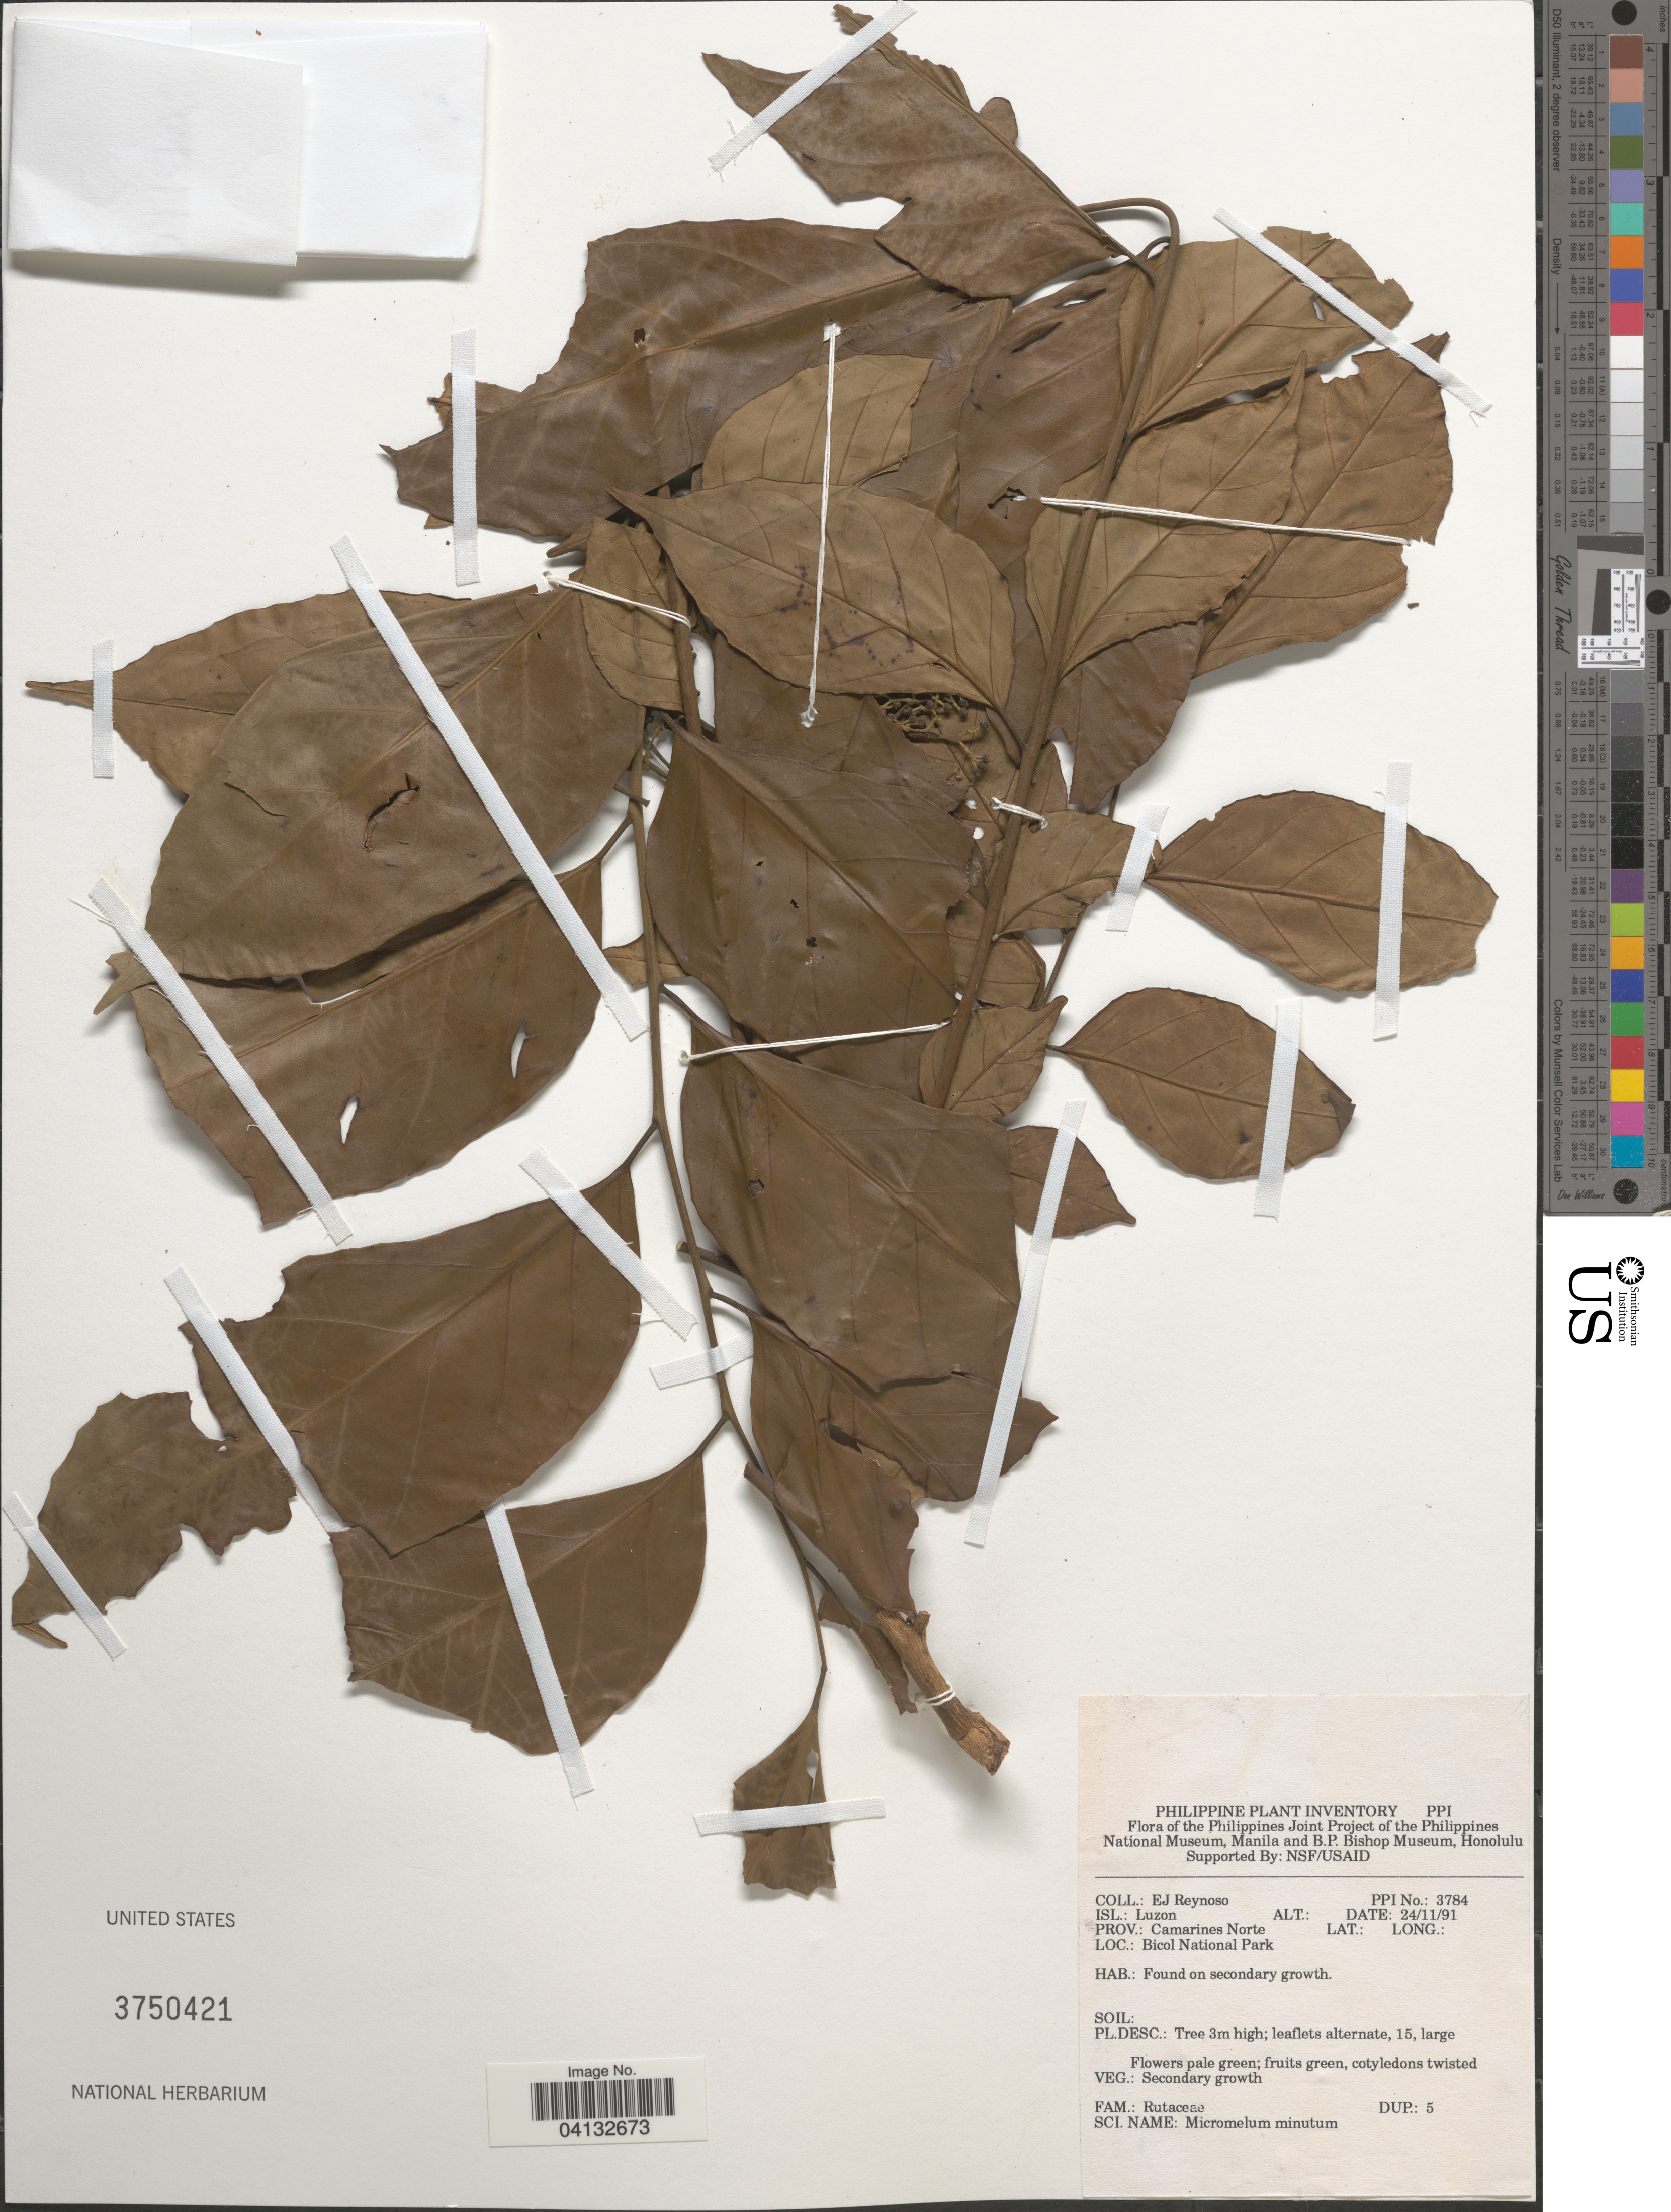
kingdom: Plantae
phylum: Tracheophyta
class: Magnoliopsida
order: Sapindales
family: Rutaceae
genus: Micromelum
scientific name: Micromelum minutum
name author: (G. Forst.) Wight & Arn.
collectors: E. Reynoso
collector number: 3784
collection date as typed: Transcribed d/m/y: 24/11/91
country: Philippines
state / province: Bicol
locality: Isl.: Luzon. Prov.: Camarines Norte. Bicol National Park.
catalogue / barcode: US 3750421